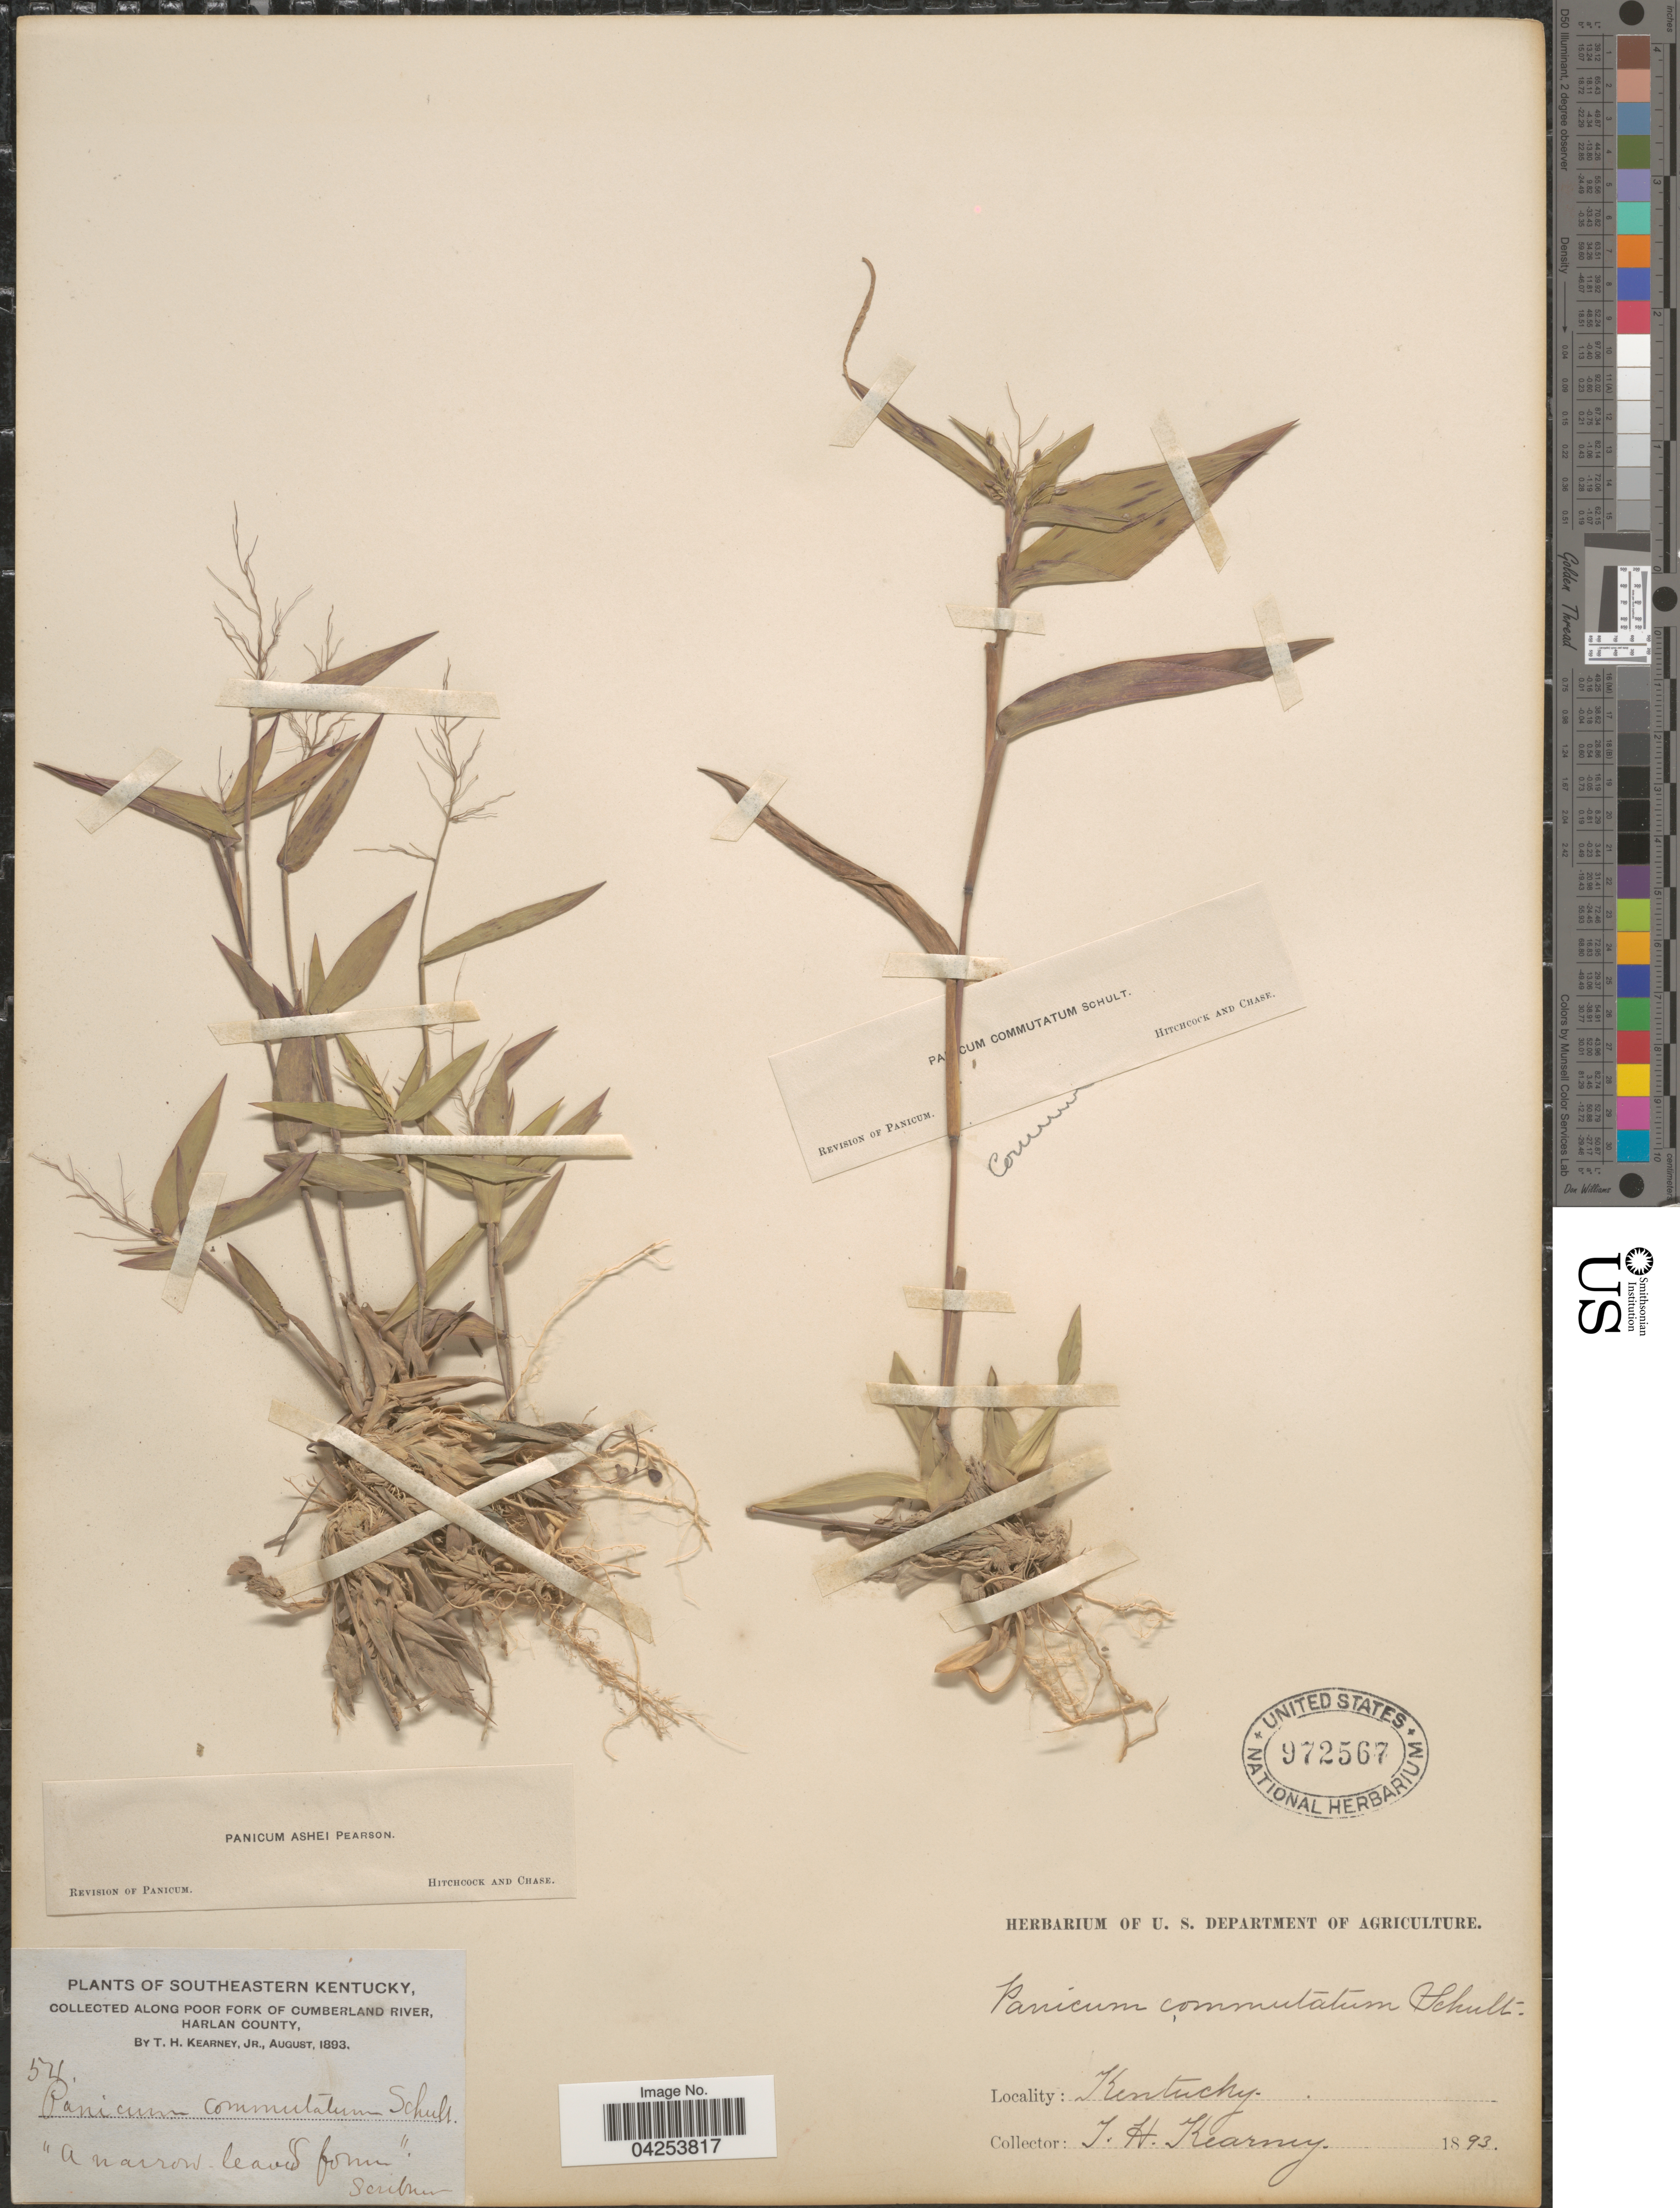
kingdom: Plantae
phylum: Tracheophyta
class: Liliopsida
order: Poales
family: Poaceae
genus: Dichanthelium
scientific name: Dichanthelium commutatum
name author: (Schult.) Gould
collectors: T. H. Kearney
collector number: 54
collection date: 1893-08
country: United States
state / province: Kentucky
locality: Southeastern Kentucky. Along Poor Fork of Cumberland River, Harlan County.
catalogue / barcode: US 972567